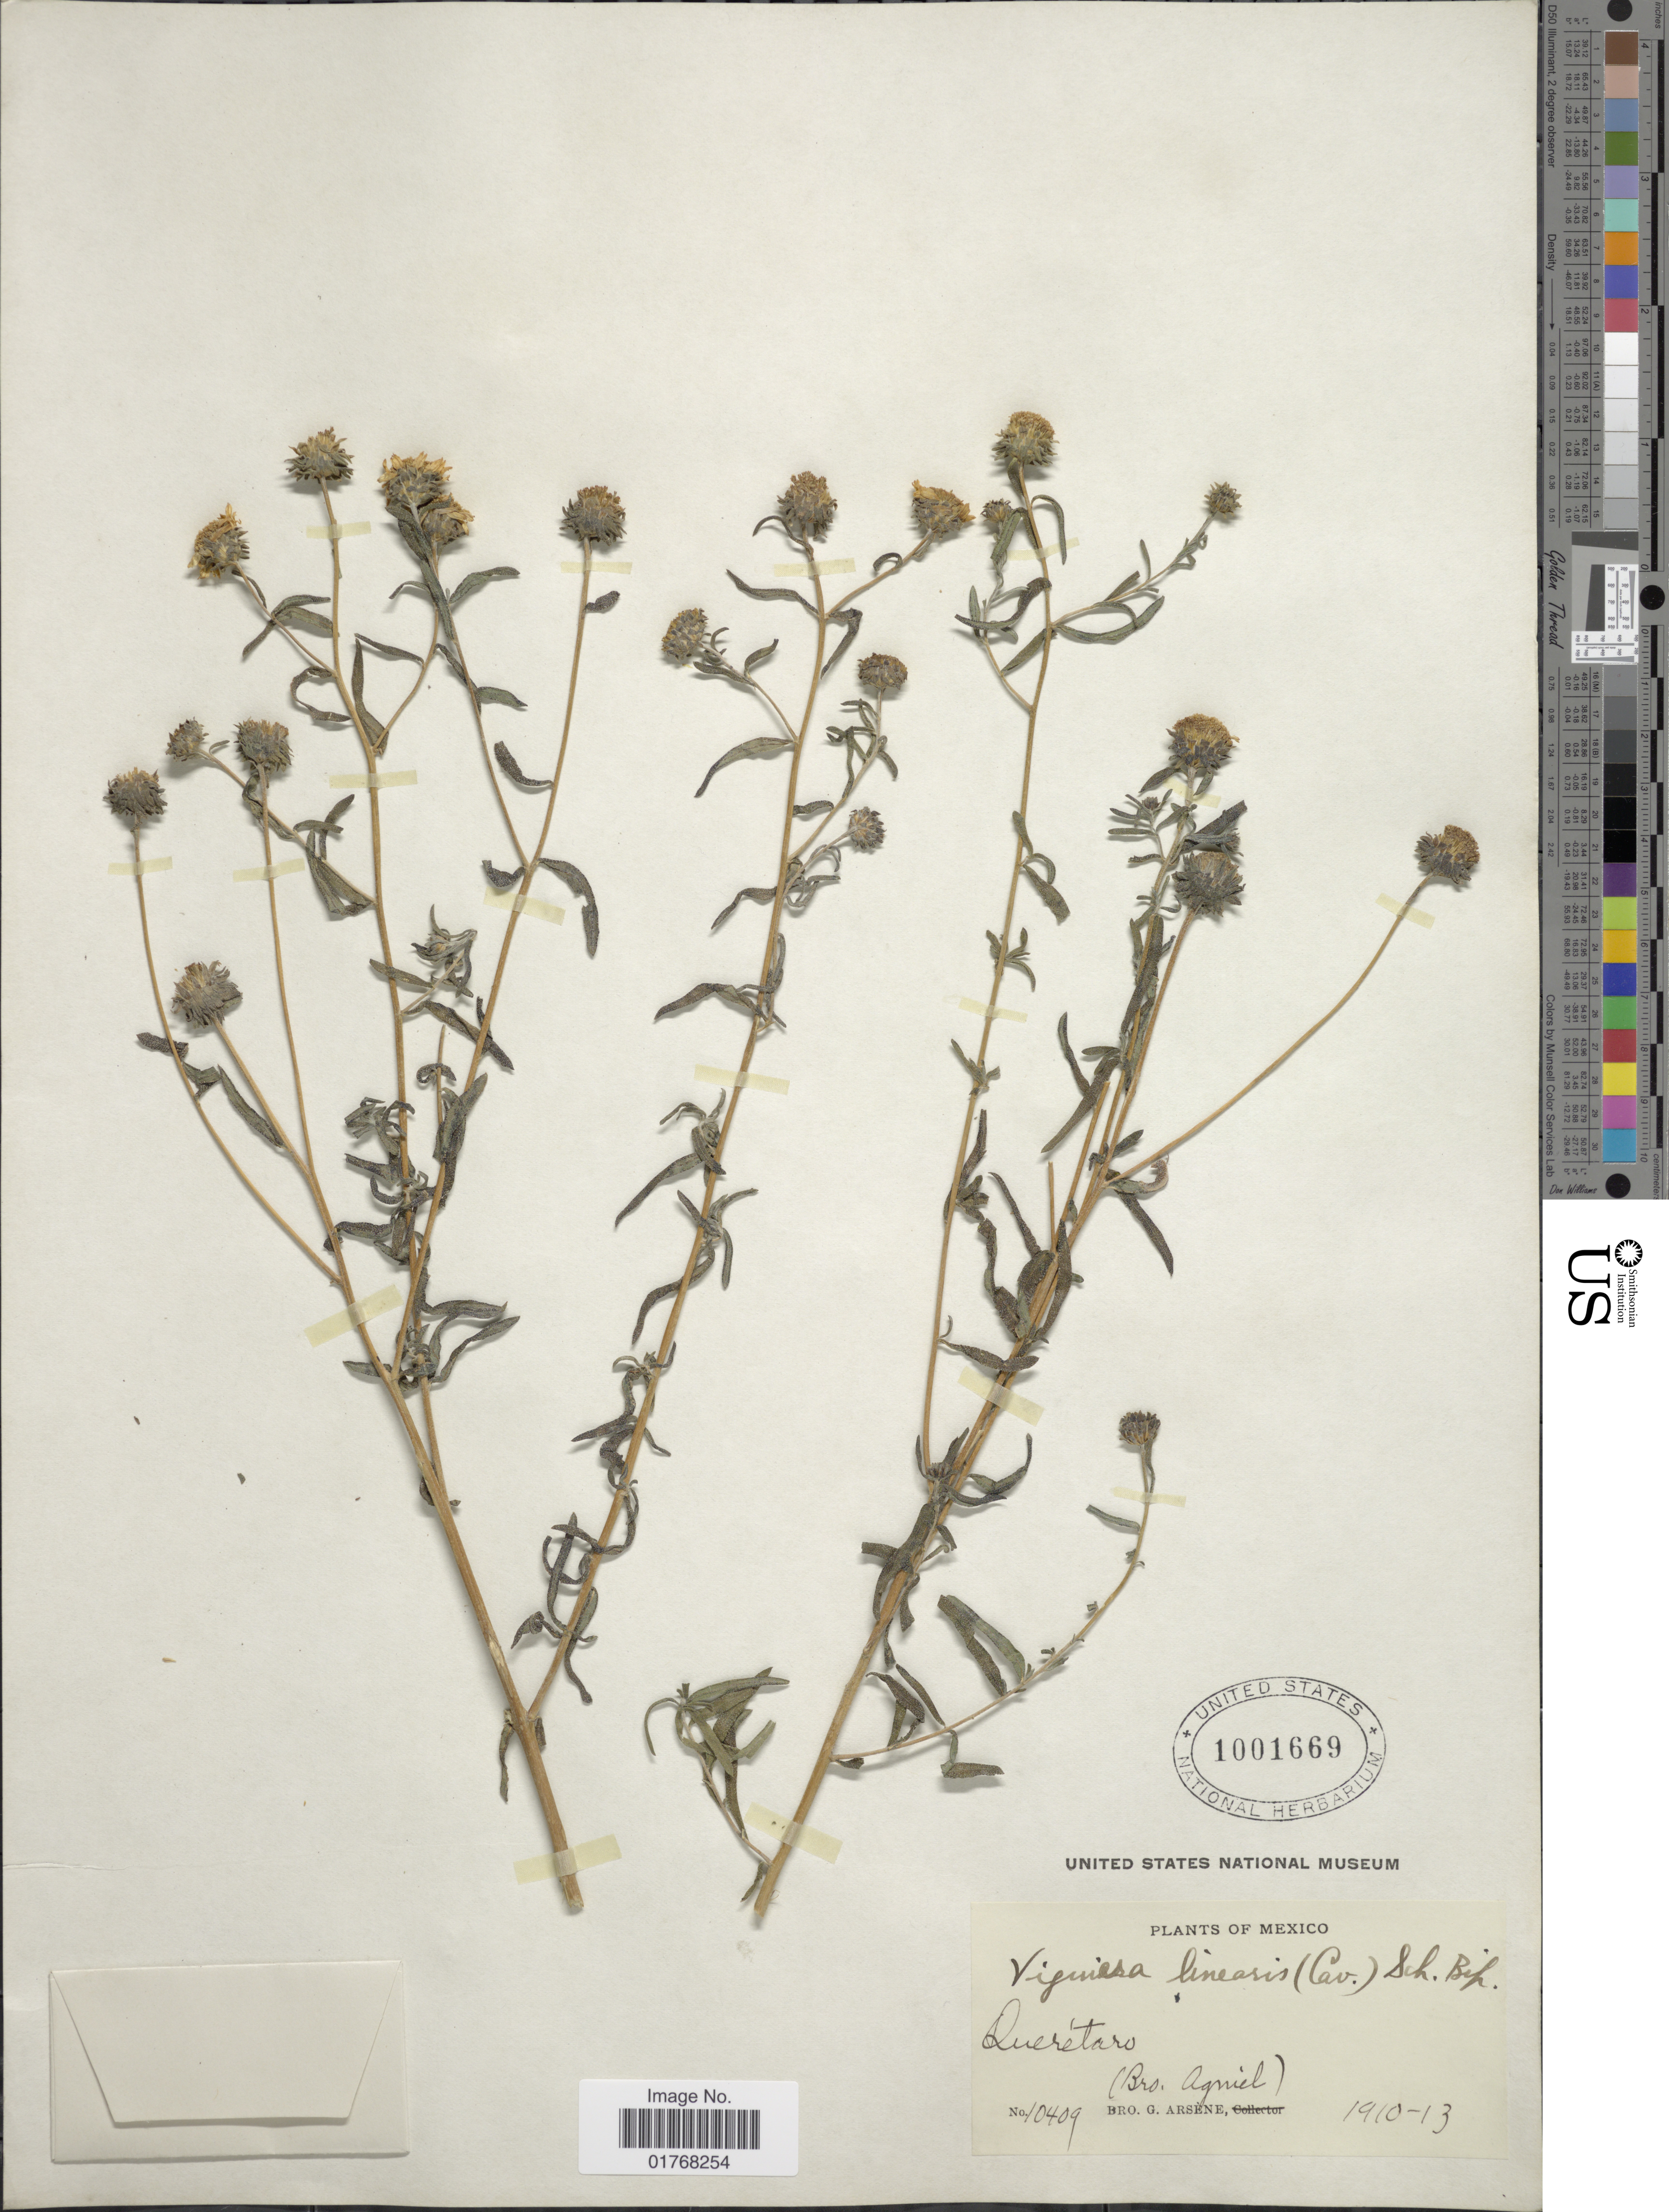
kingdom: Plantae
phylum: Tracheophyta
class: Magnoliopsida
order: Asterales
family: Asteraceae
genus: Viguiera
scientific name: Viguiera linearis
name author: (Cav.) Sch. Bip.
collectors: Bro. Agniel & Bro. G. Arsène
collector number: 10409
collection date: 1910/1913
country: Mexico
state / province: Querétaro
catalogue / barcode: US 1001669